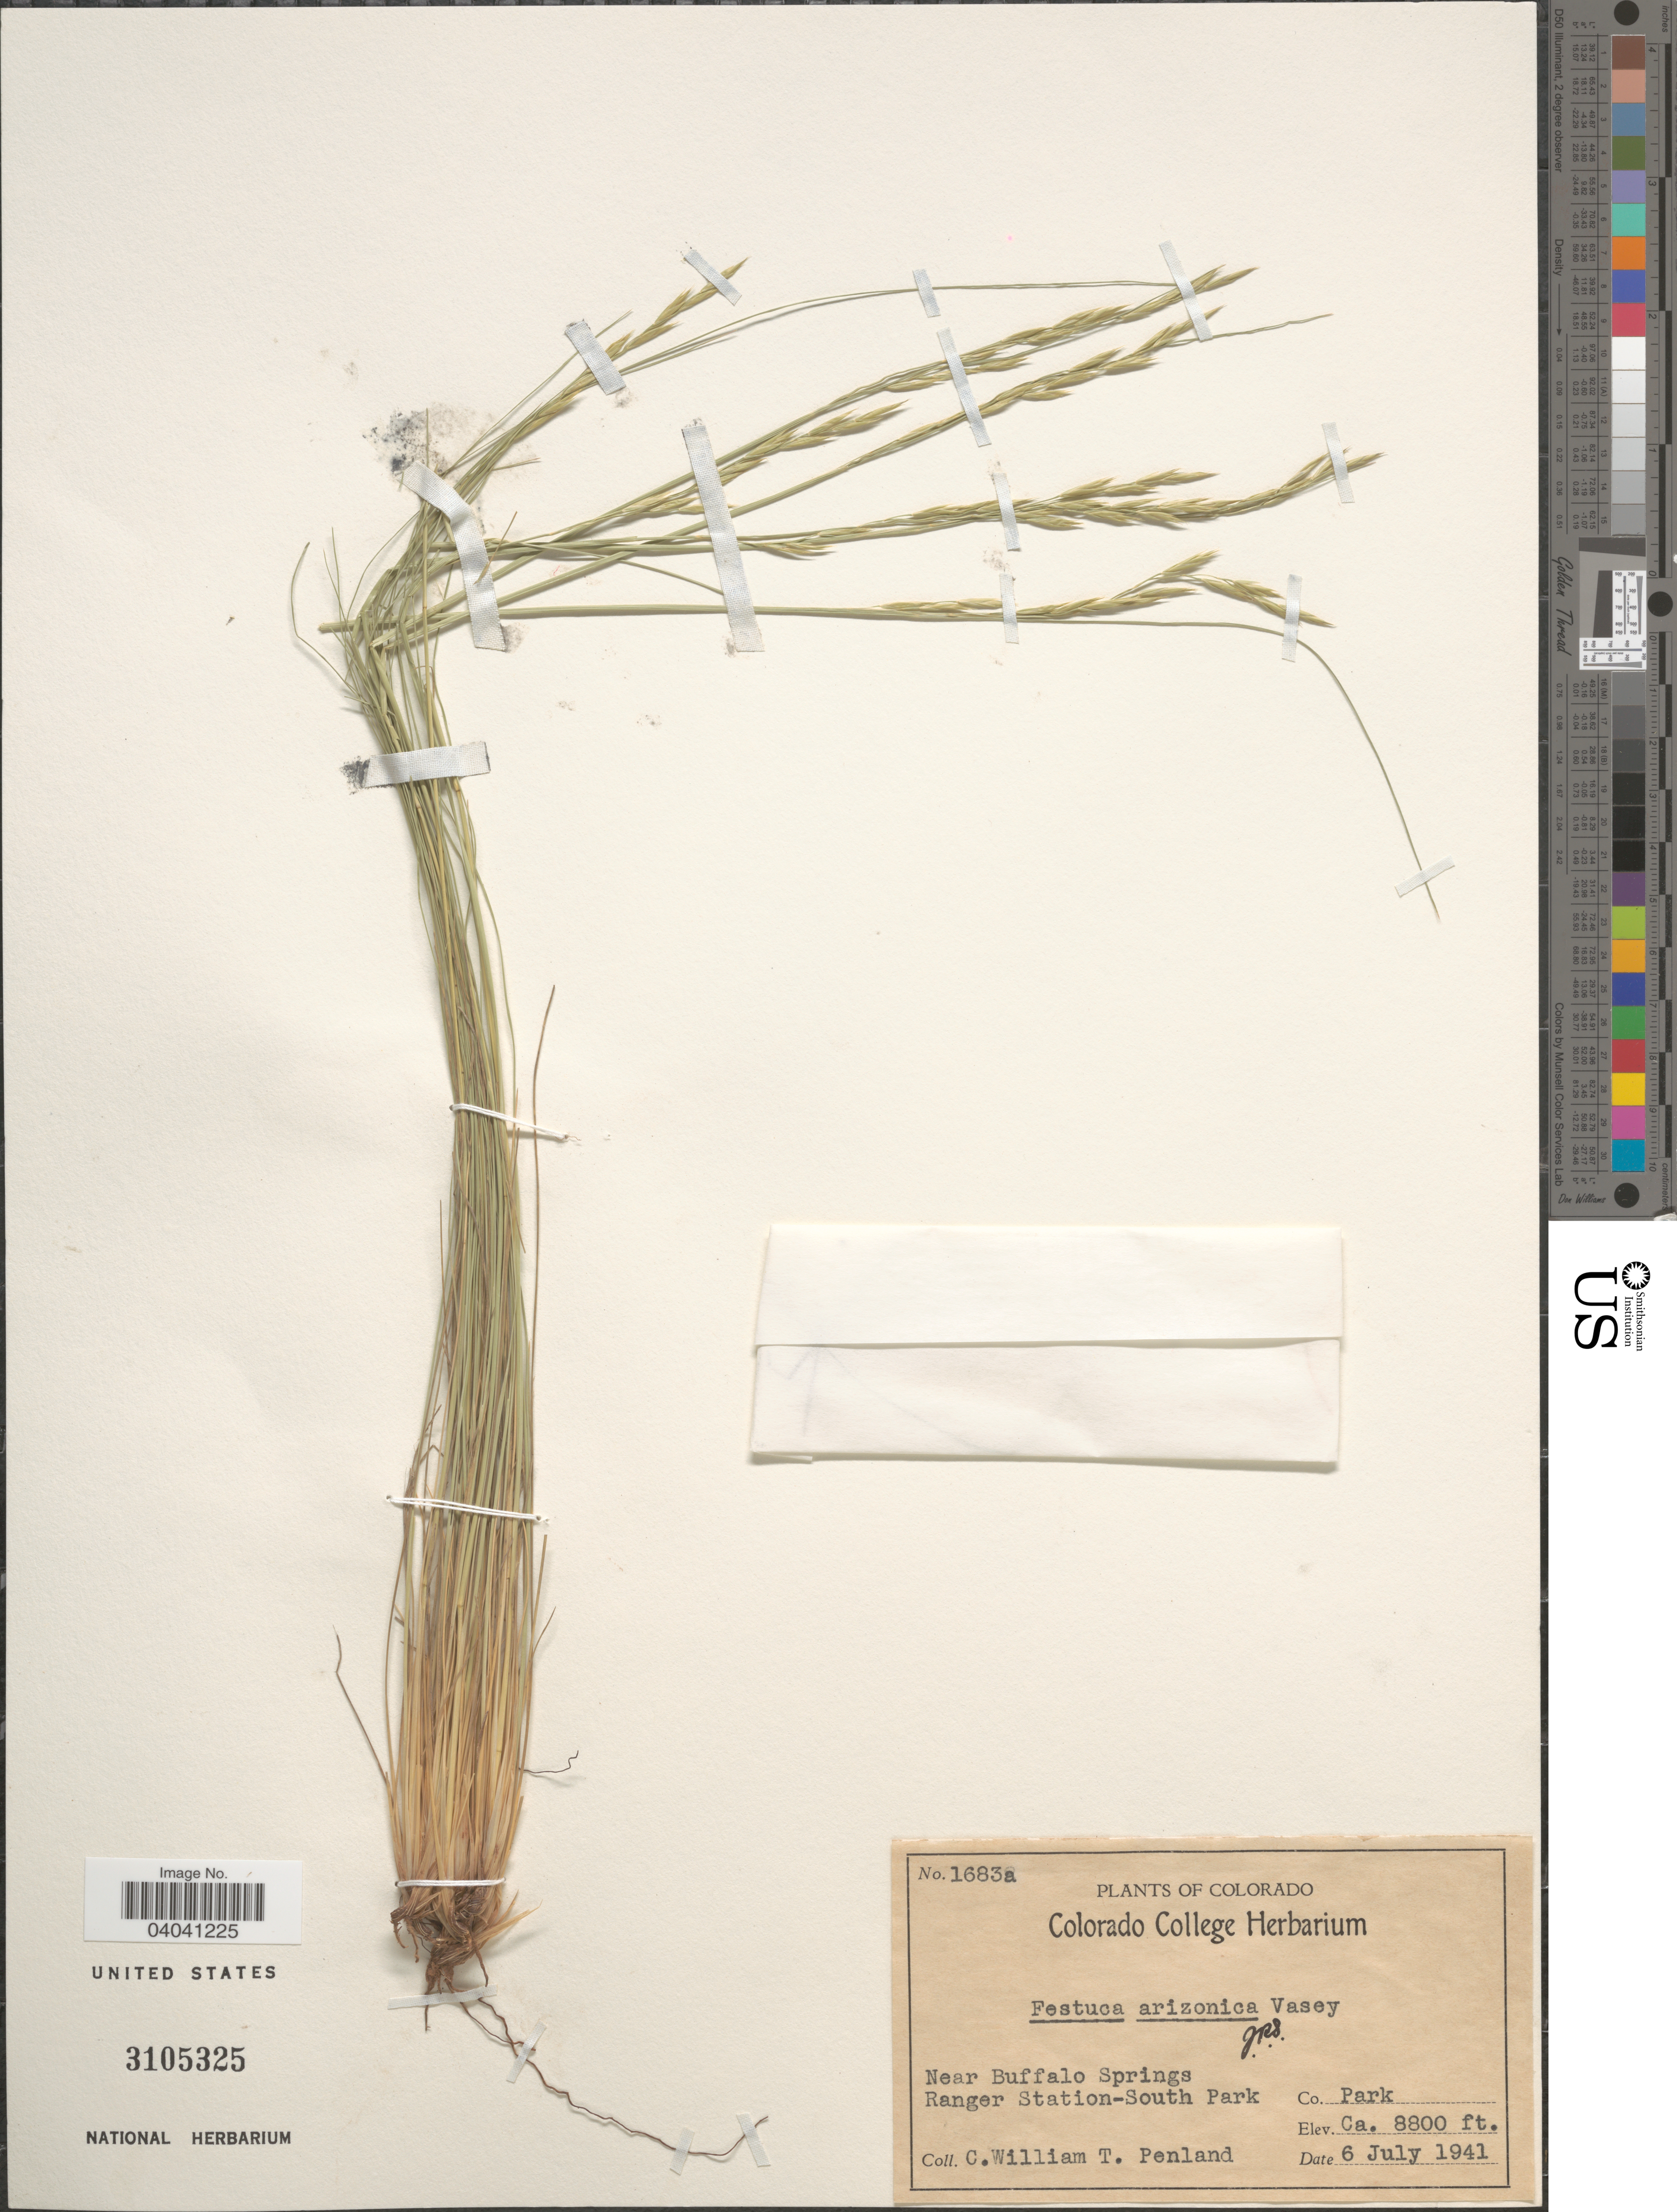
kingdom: Plantae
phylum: Tracheophyta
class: Liliopsida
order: Poales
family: Poaceae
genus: Festuca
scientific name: Festuca arizonica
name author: Vasey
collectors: C. W. Penland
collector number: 1683a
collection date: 1941-07-06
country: United States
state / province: Colorado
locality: Near Buffalo Springs. Ranger Station-South Park. Co Park.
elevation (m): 2682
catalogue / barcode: US 3105325